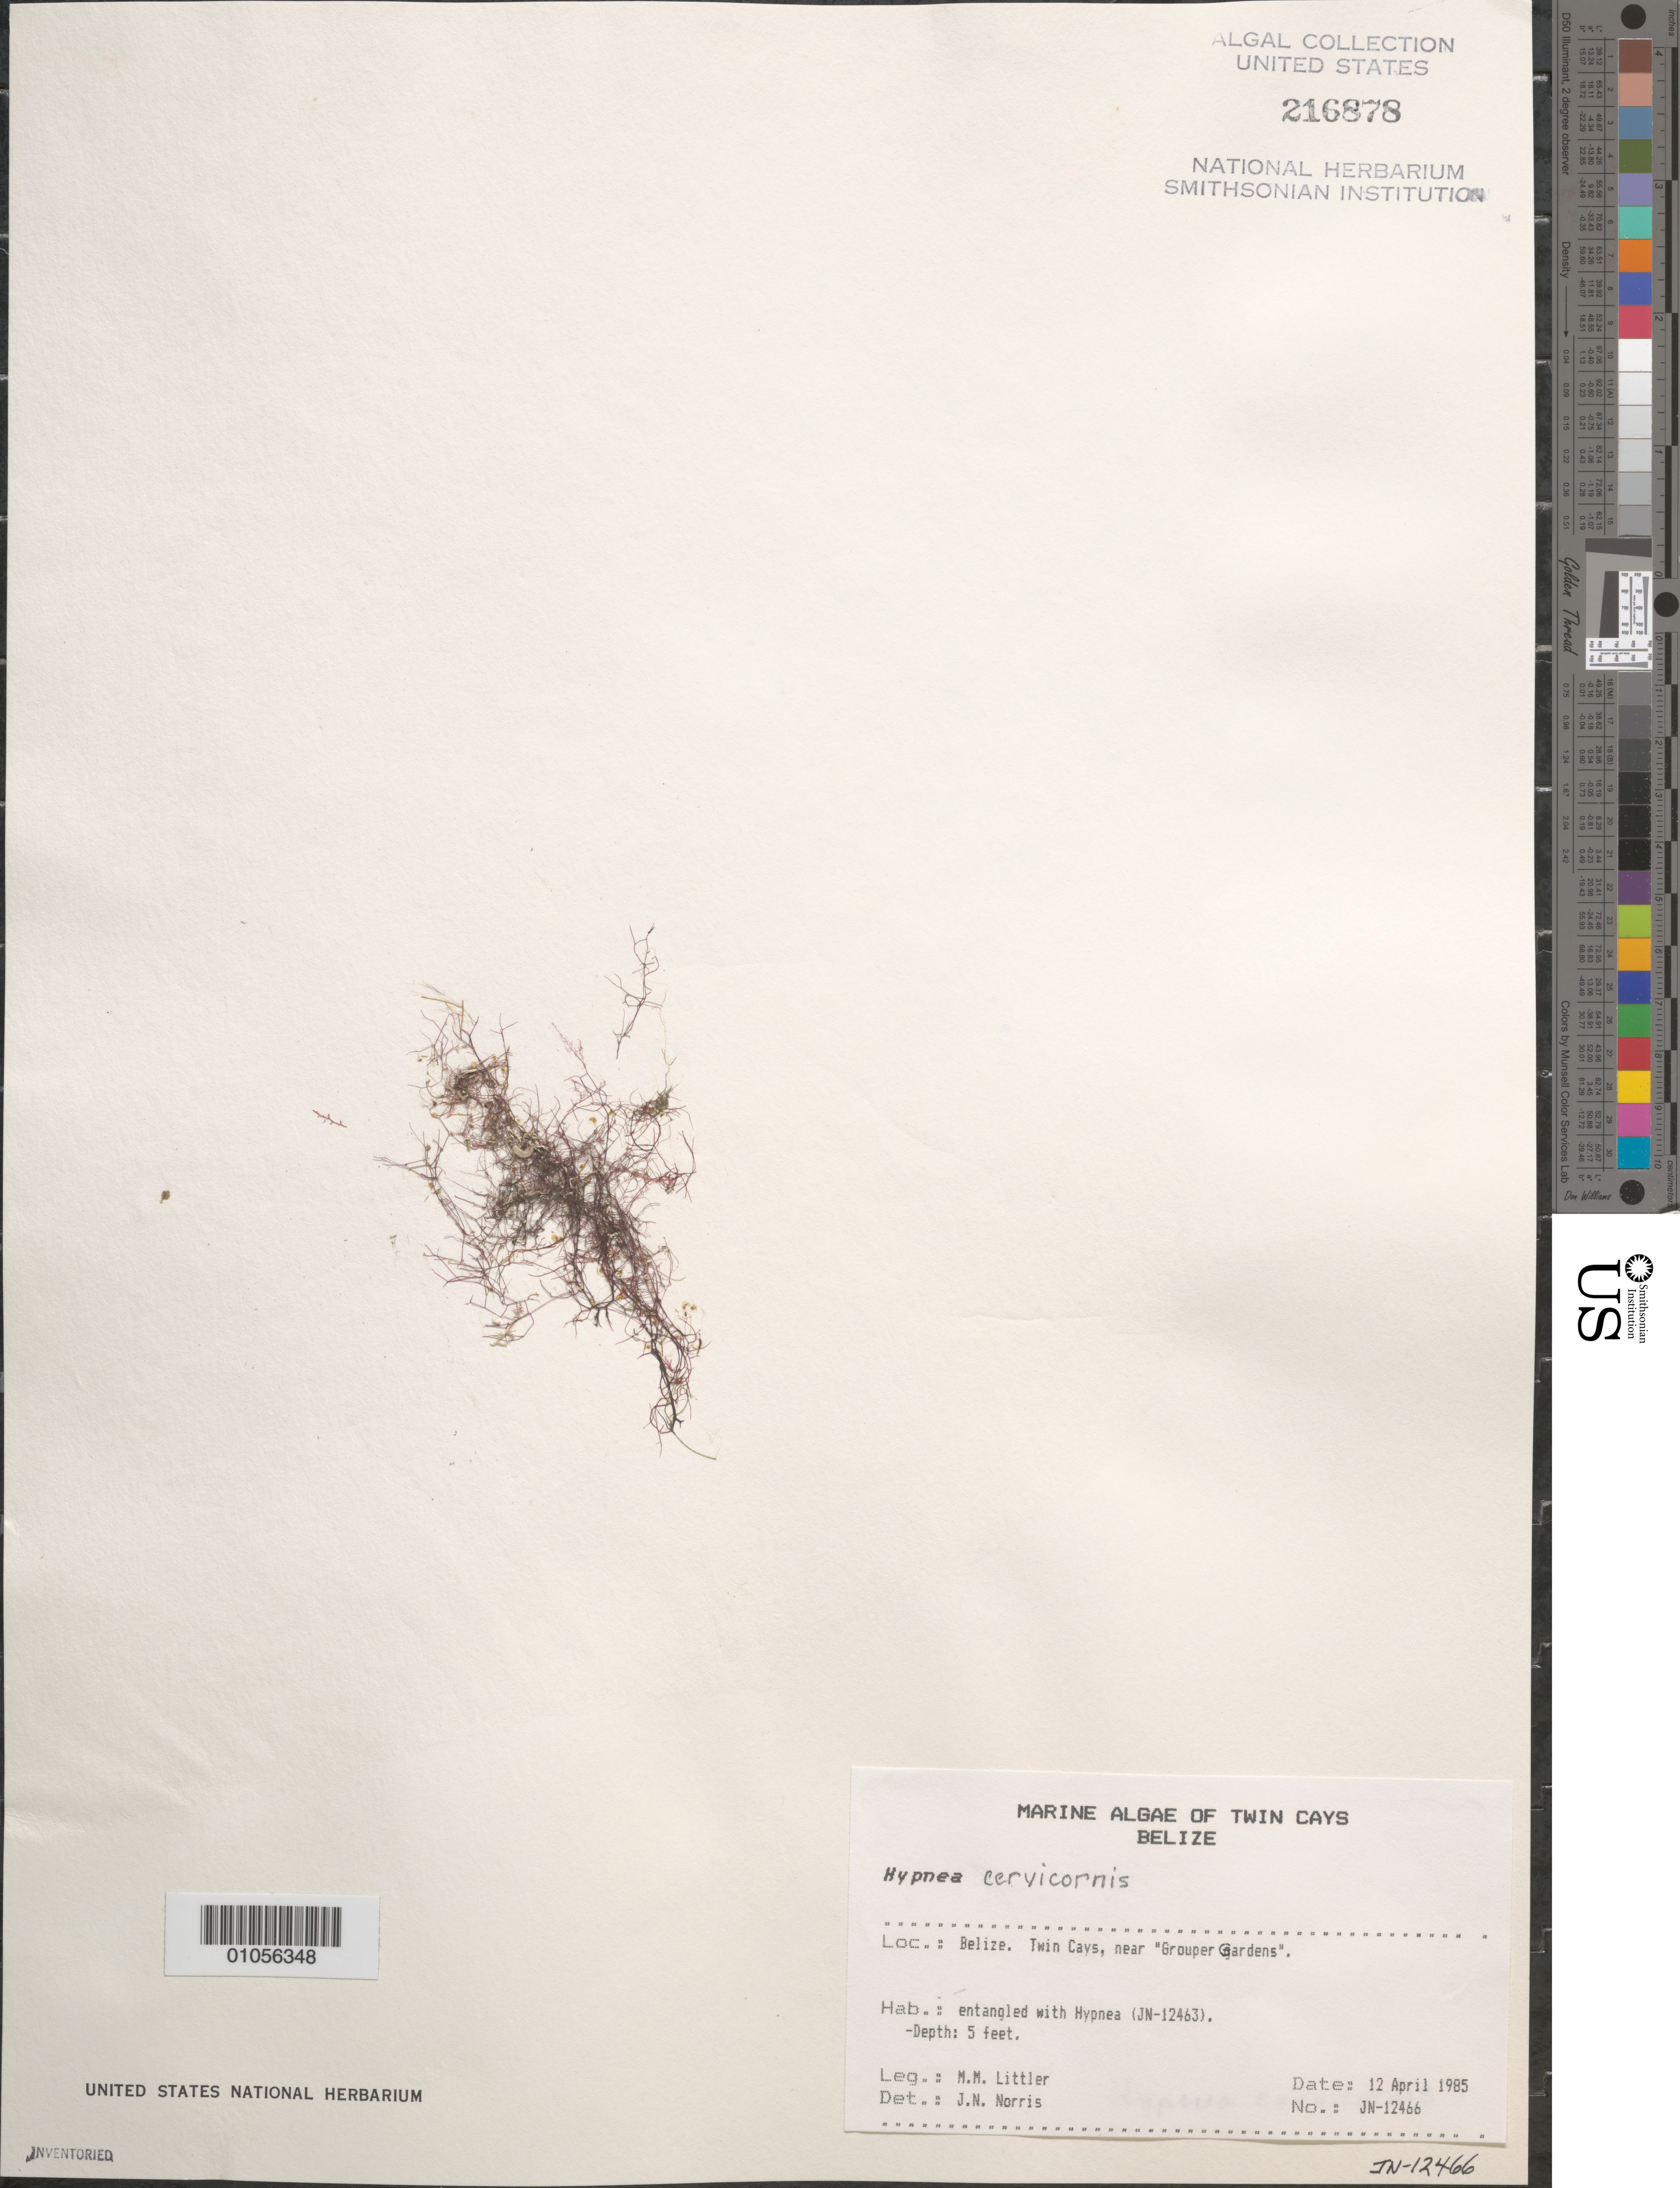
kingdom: Plantae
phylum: Rhodophyta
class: Florideophyceae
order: Gigartinales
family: Cystocloniaceae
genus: Hypnea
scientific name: Hypnea cervicornis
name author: J. Agardh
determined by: Norris, James N.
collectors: M. M. Littler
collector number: JN-12466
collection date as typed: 12 Apr 1985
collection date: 1985-04-12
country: Belize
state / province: Stann Creek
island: Twin Cays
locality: Near Grouper Gardens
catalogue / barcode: US 216878